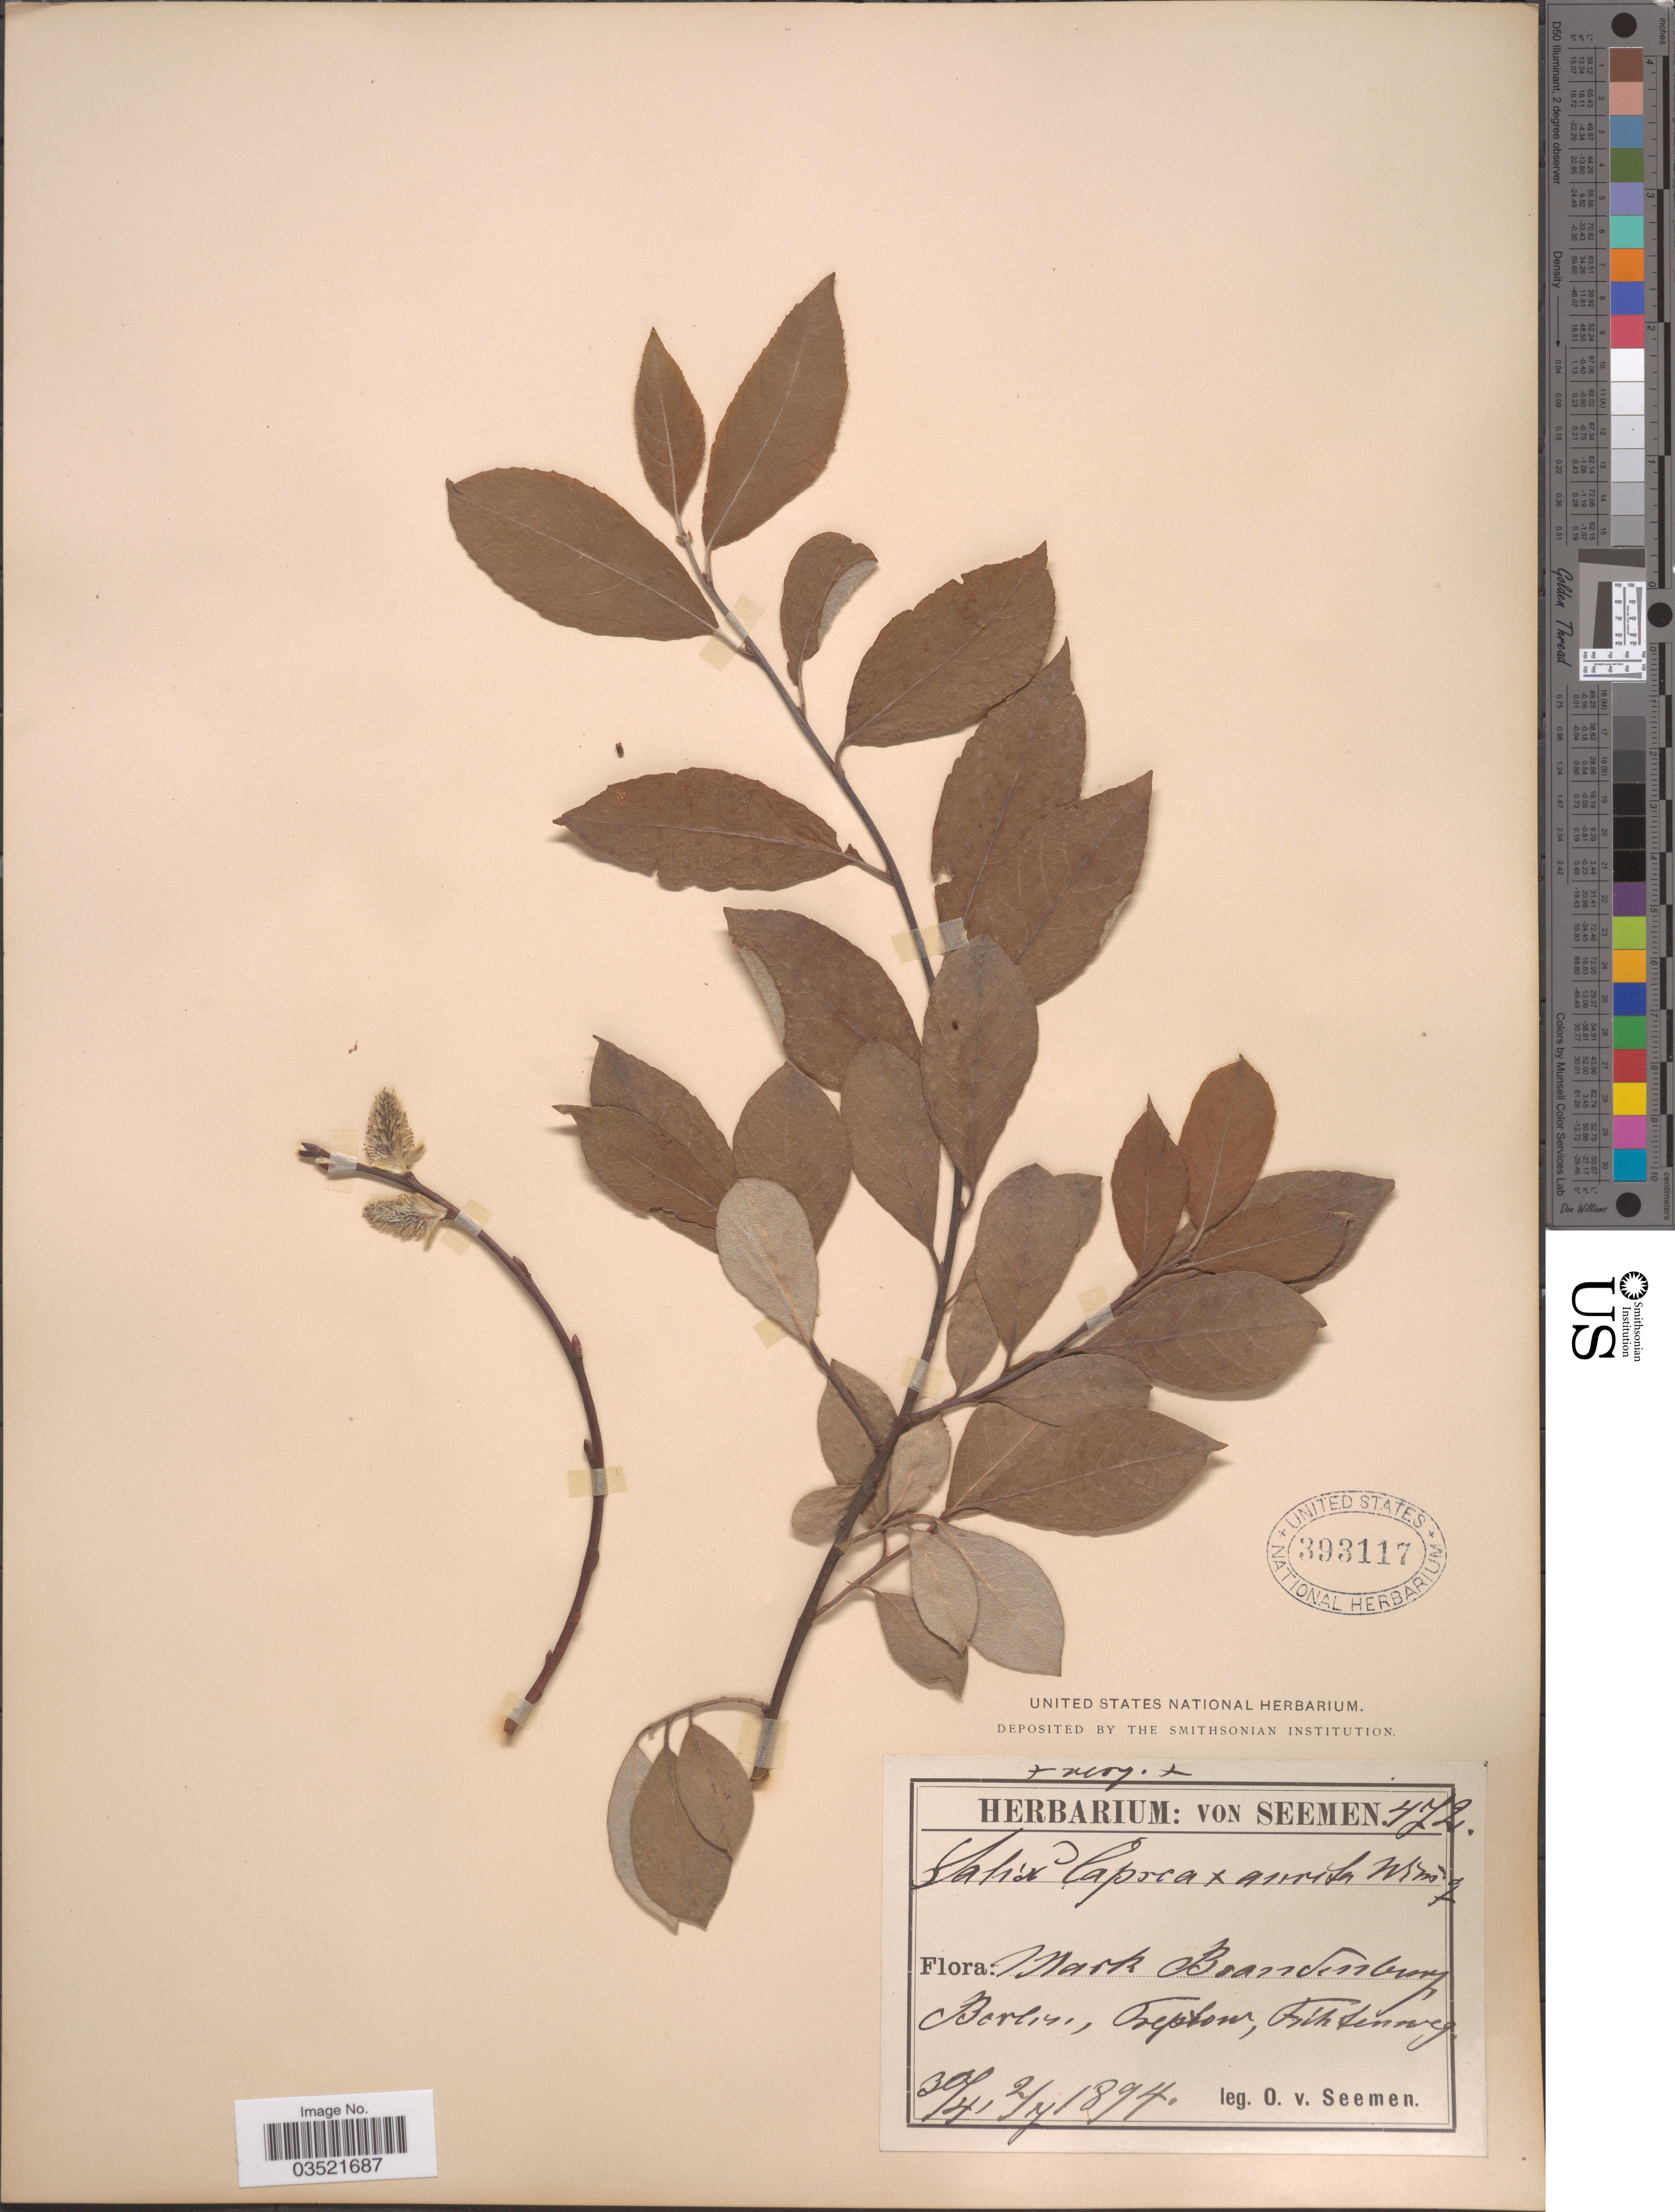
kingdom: Plantae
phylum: Tracheophyta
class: Magnoliopsida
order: Malpighiales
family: Salicaceae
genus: Salix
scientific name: Salix aurita x S. caprea L.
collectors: K. O. von Seemen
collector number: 472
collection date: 1894-04-30/1894-07-02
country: Germany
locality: Mark Brandenburg, Berlin, Treptow, Fichtenweg.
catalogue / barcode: US 393117